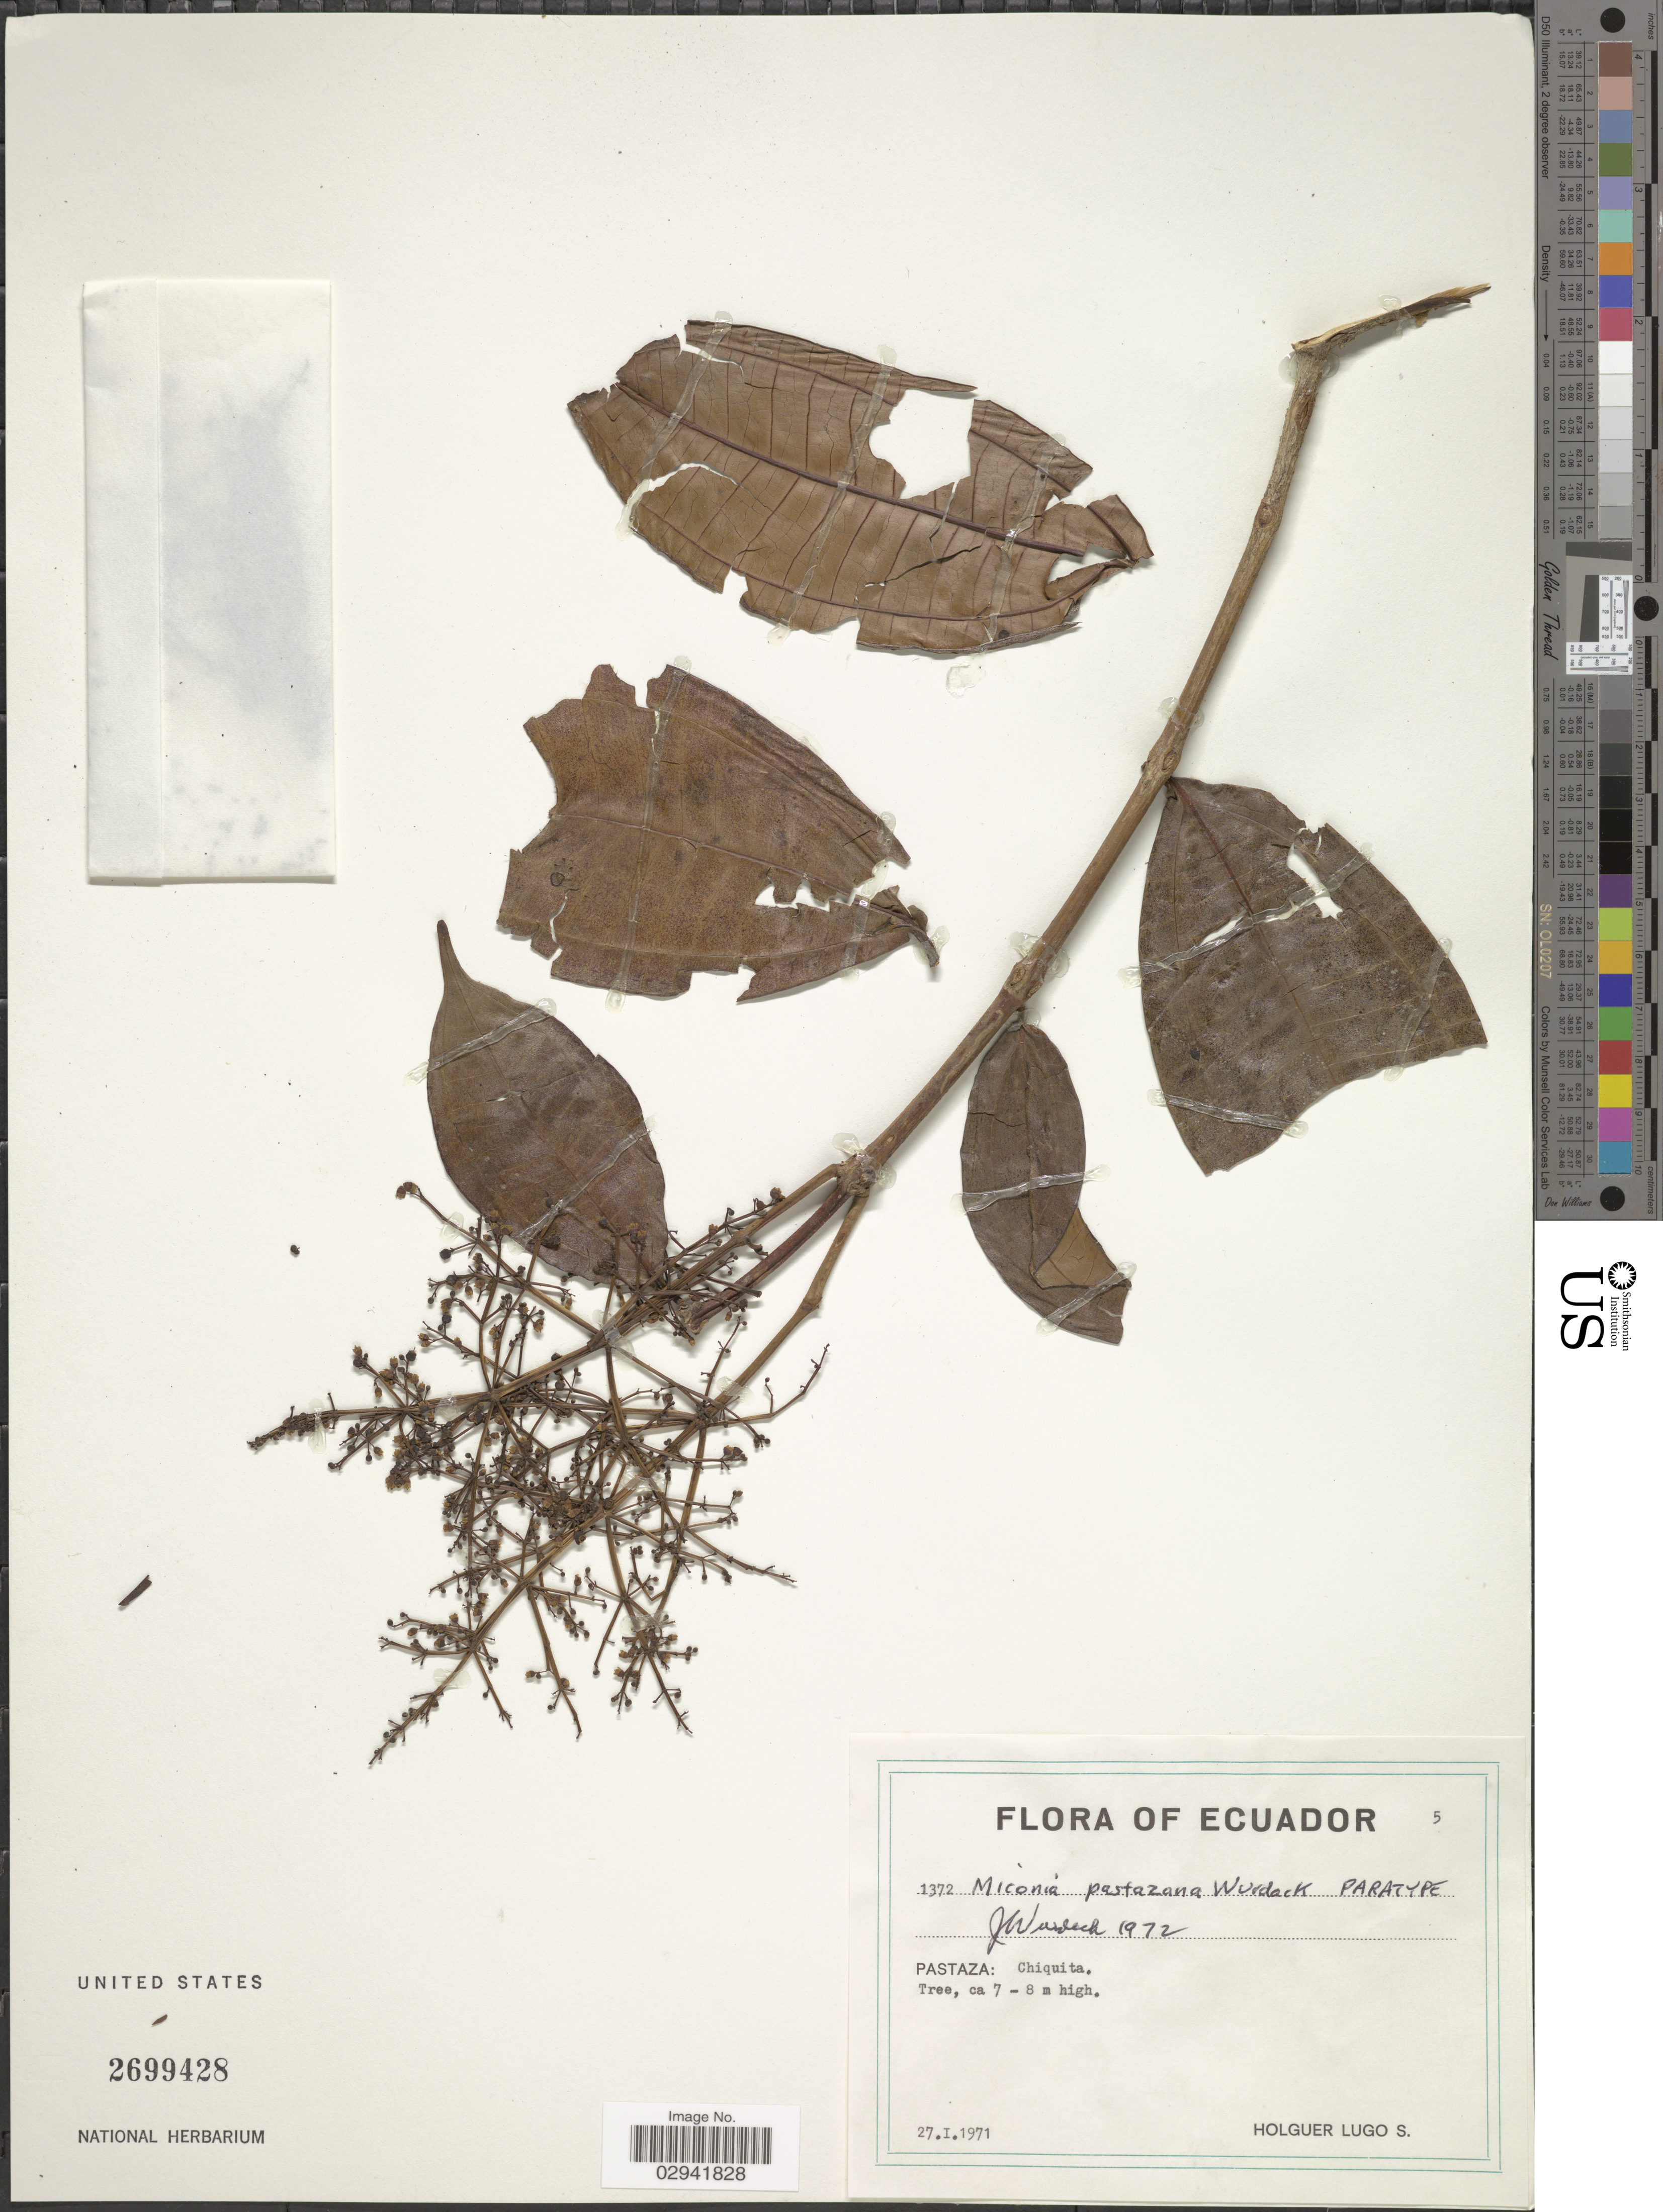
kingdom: Plantae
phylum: Tracheophyta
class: Magnoliopsida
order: Myrtales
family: Melastomataceae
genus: Miconia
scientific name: Miconia pastazana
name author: Wurdack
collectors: H. Lugo S.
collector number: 1372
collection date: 1971-01-27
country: Ecuador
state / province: Pastaza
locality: Chiquita.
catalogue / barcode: US 2699428